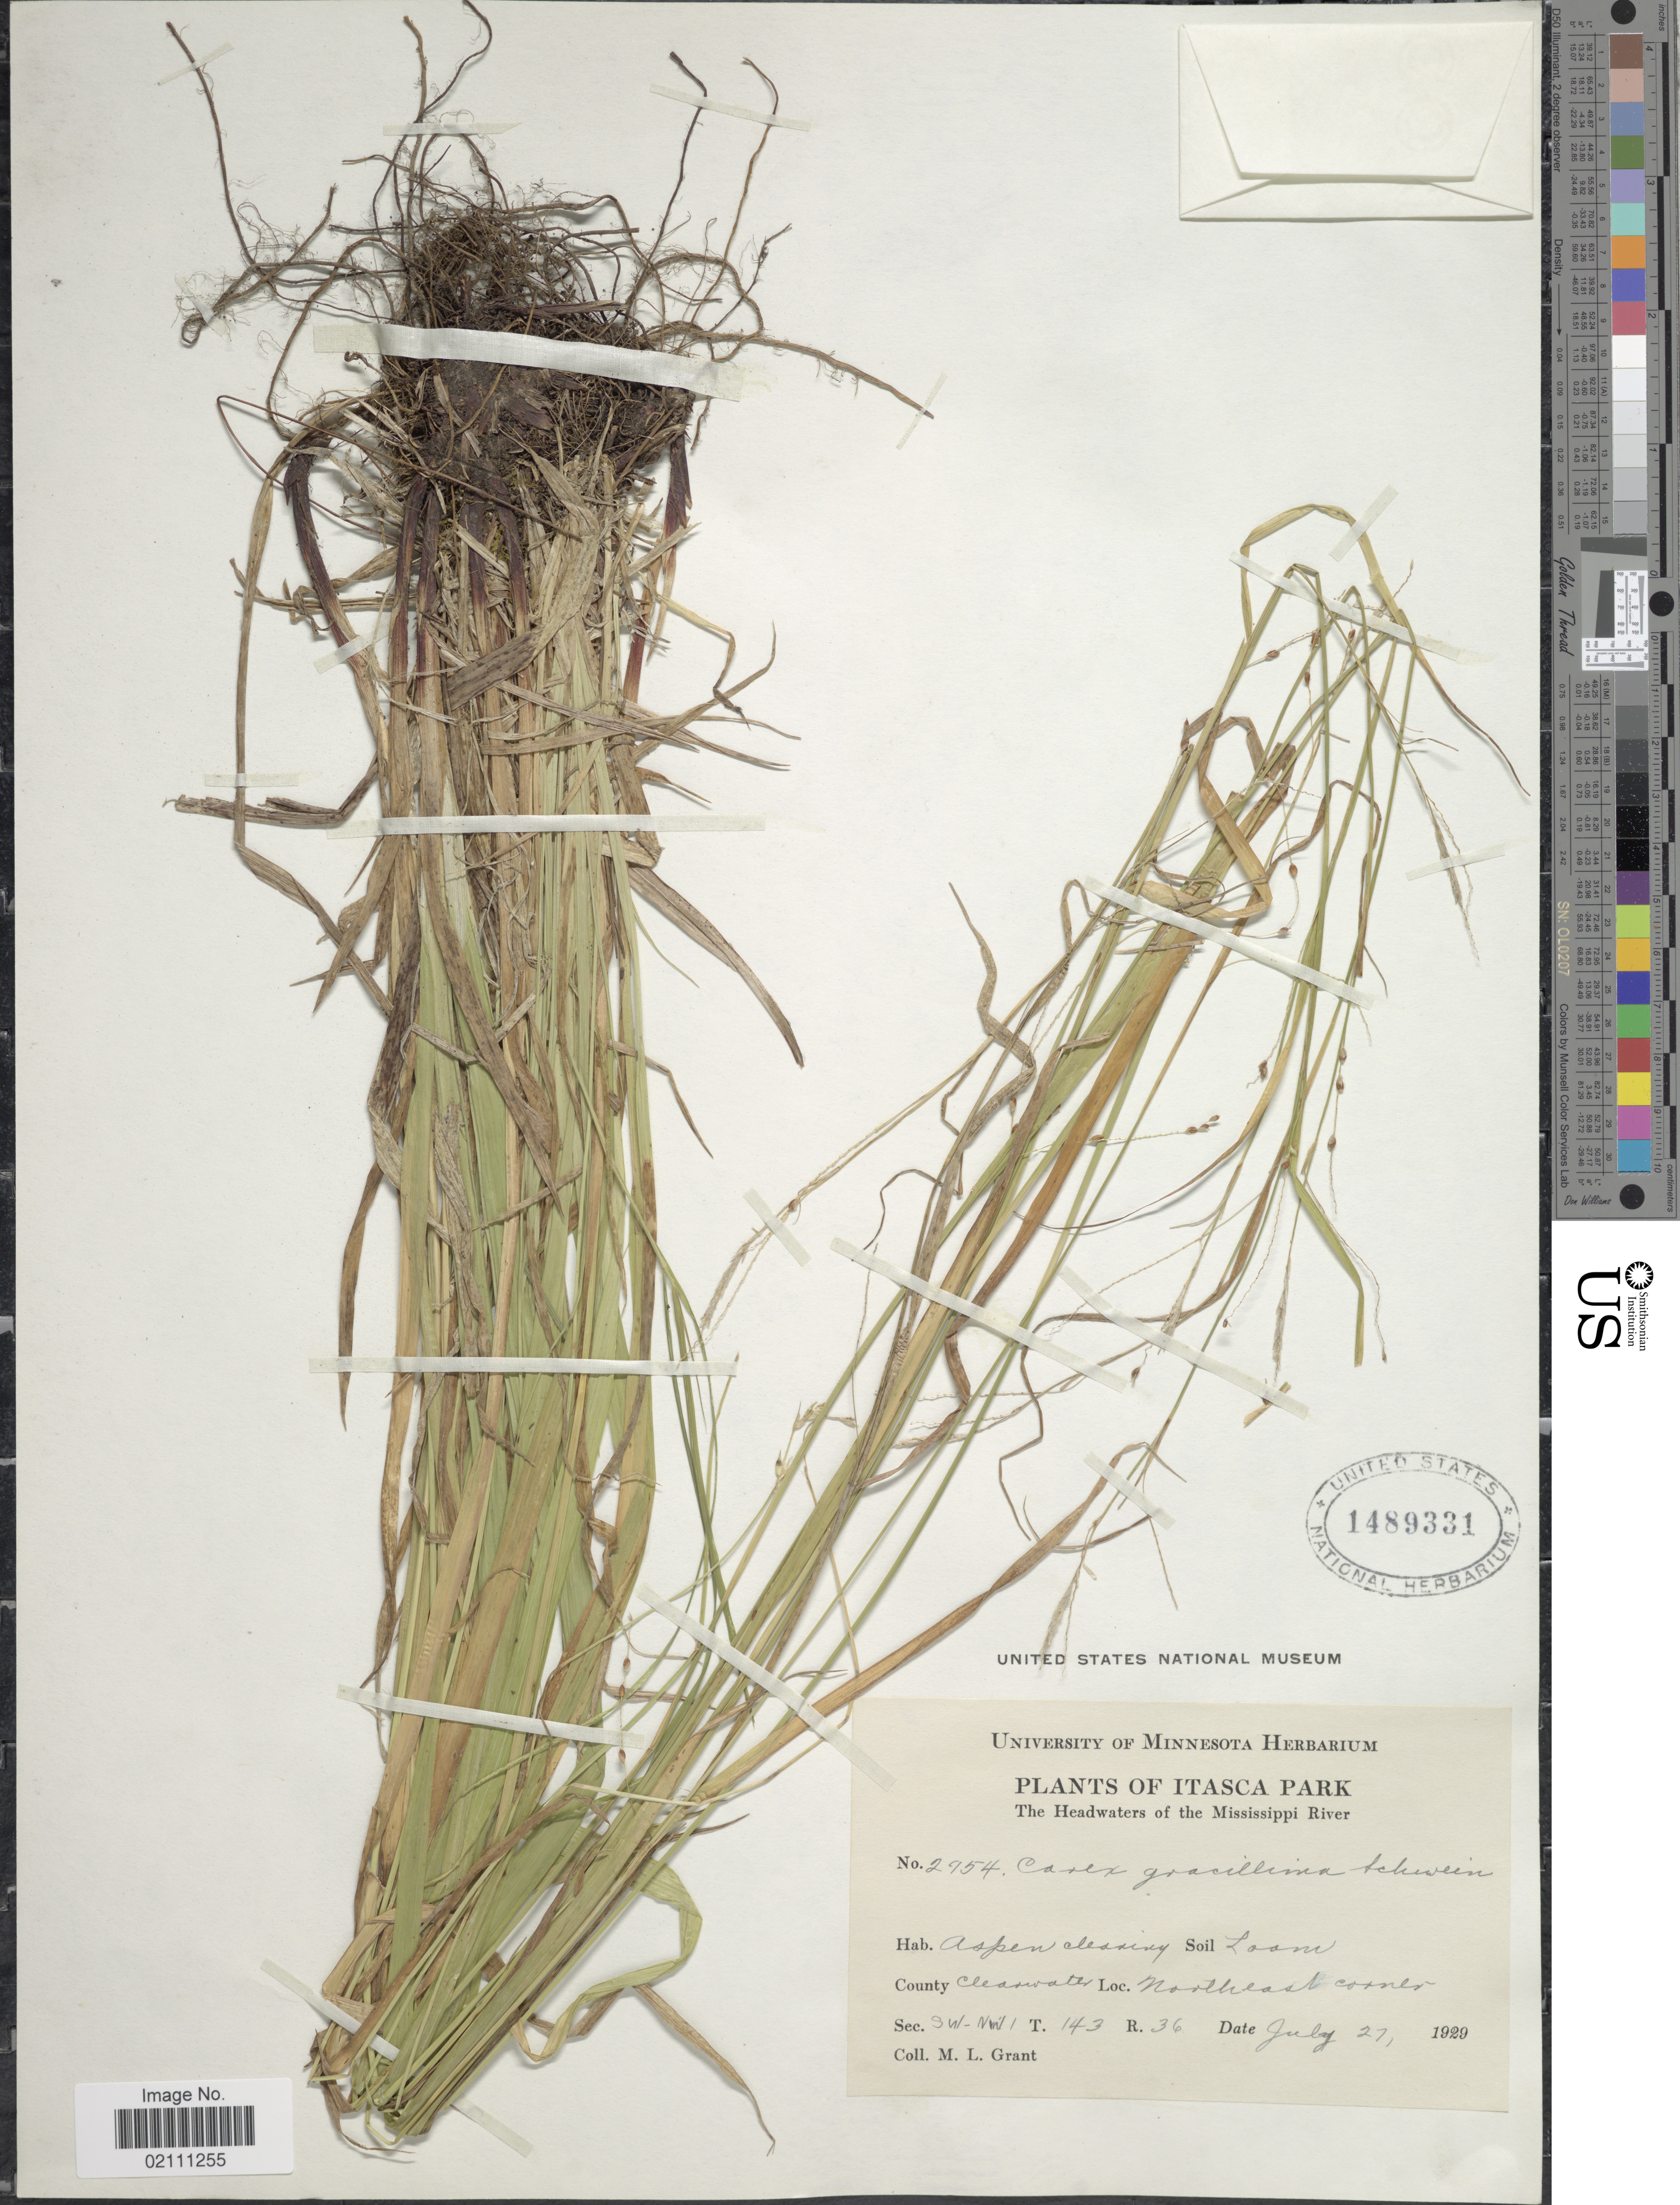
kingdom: Plantae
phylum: Tracheophyta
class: Liliopsida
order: Poales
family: Cyperaceae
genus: Carex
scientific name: Carex gracillima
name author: Schwein.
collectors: M. L. Grant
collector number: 2754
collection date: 1929-07-27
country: United States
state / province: Minnesota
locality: Ithasca Park, The Headwaters of the Mississippi River, Aspen clearing, Loam, County Clearwater, Northeast corner, Sec. SW-NW1 T.143 R. 36.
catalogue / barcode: US 1489331